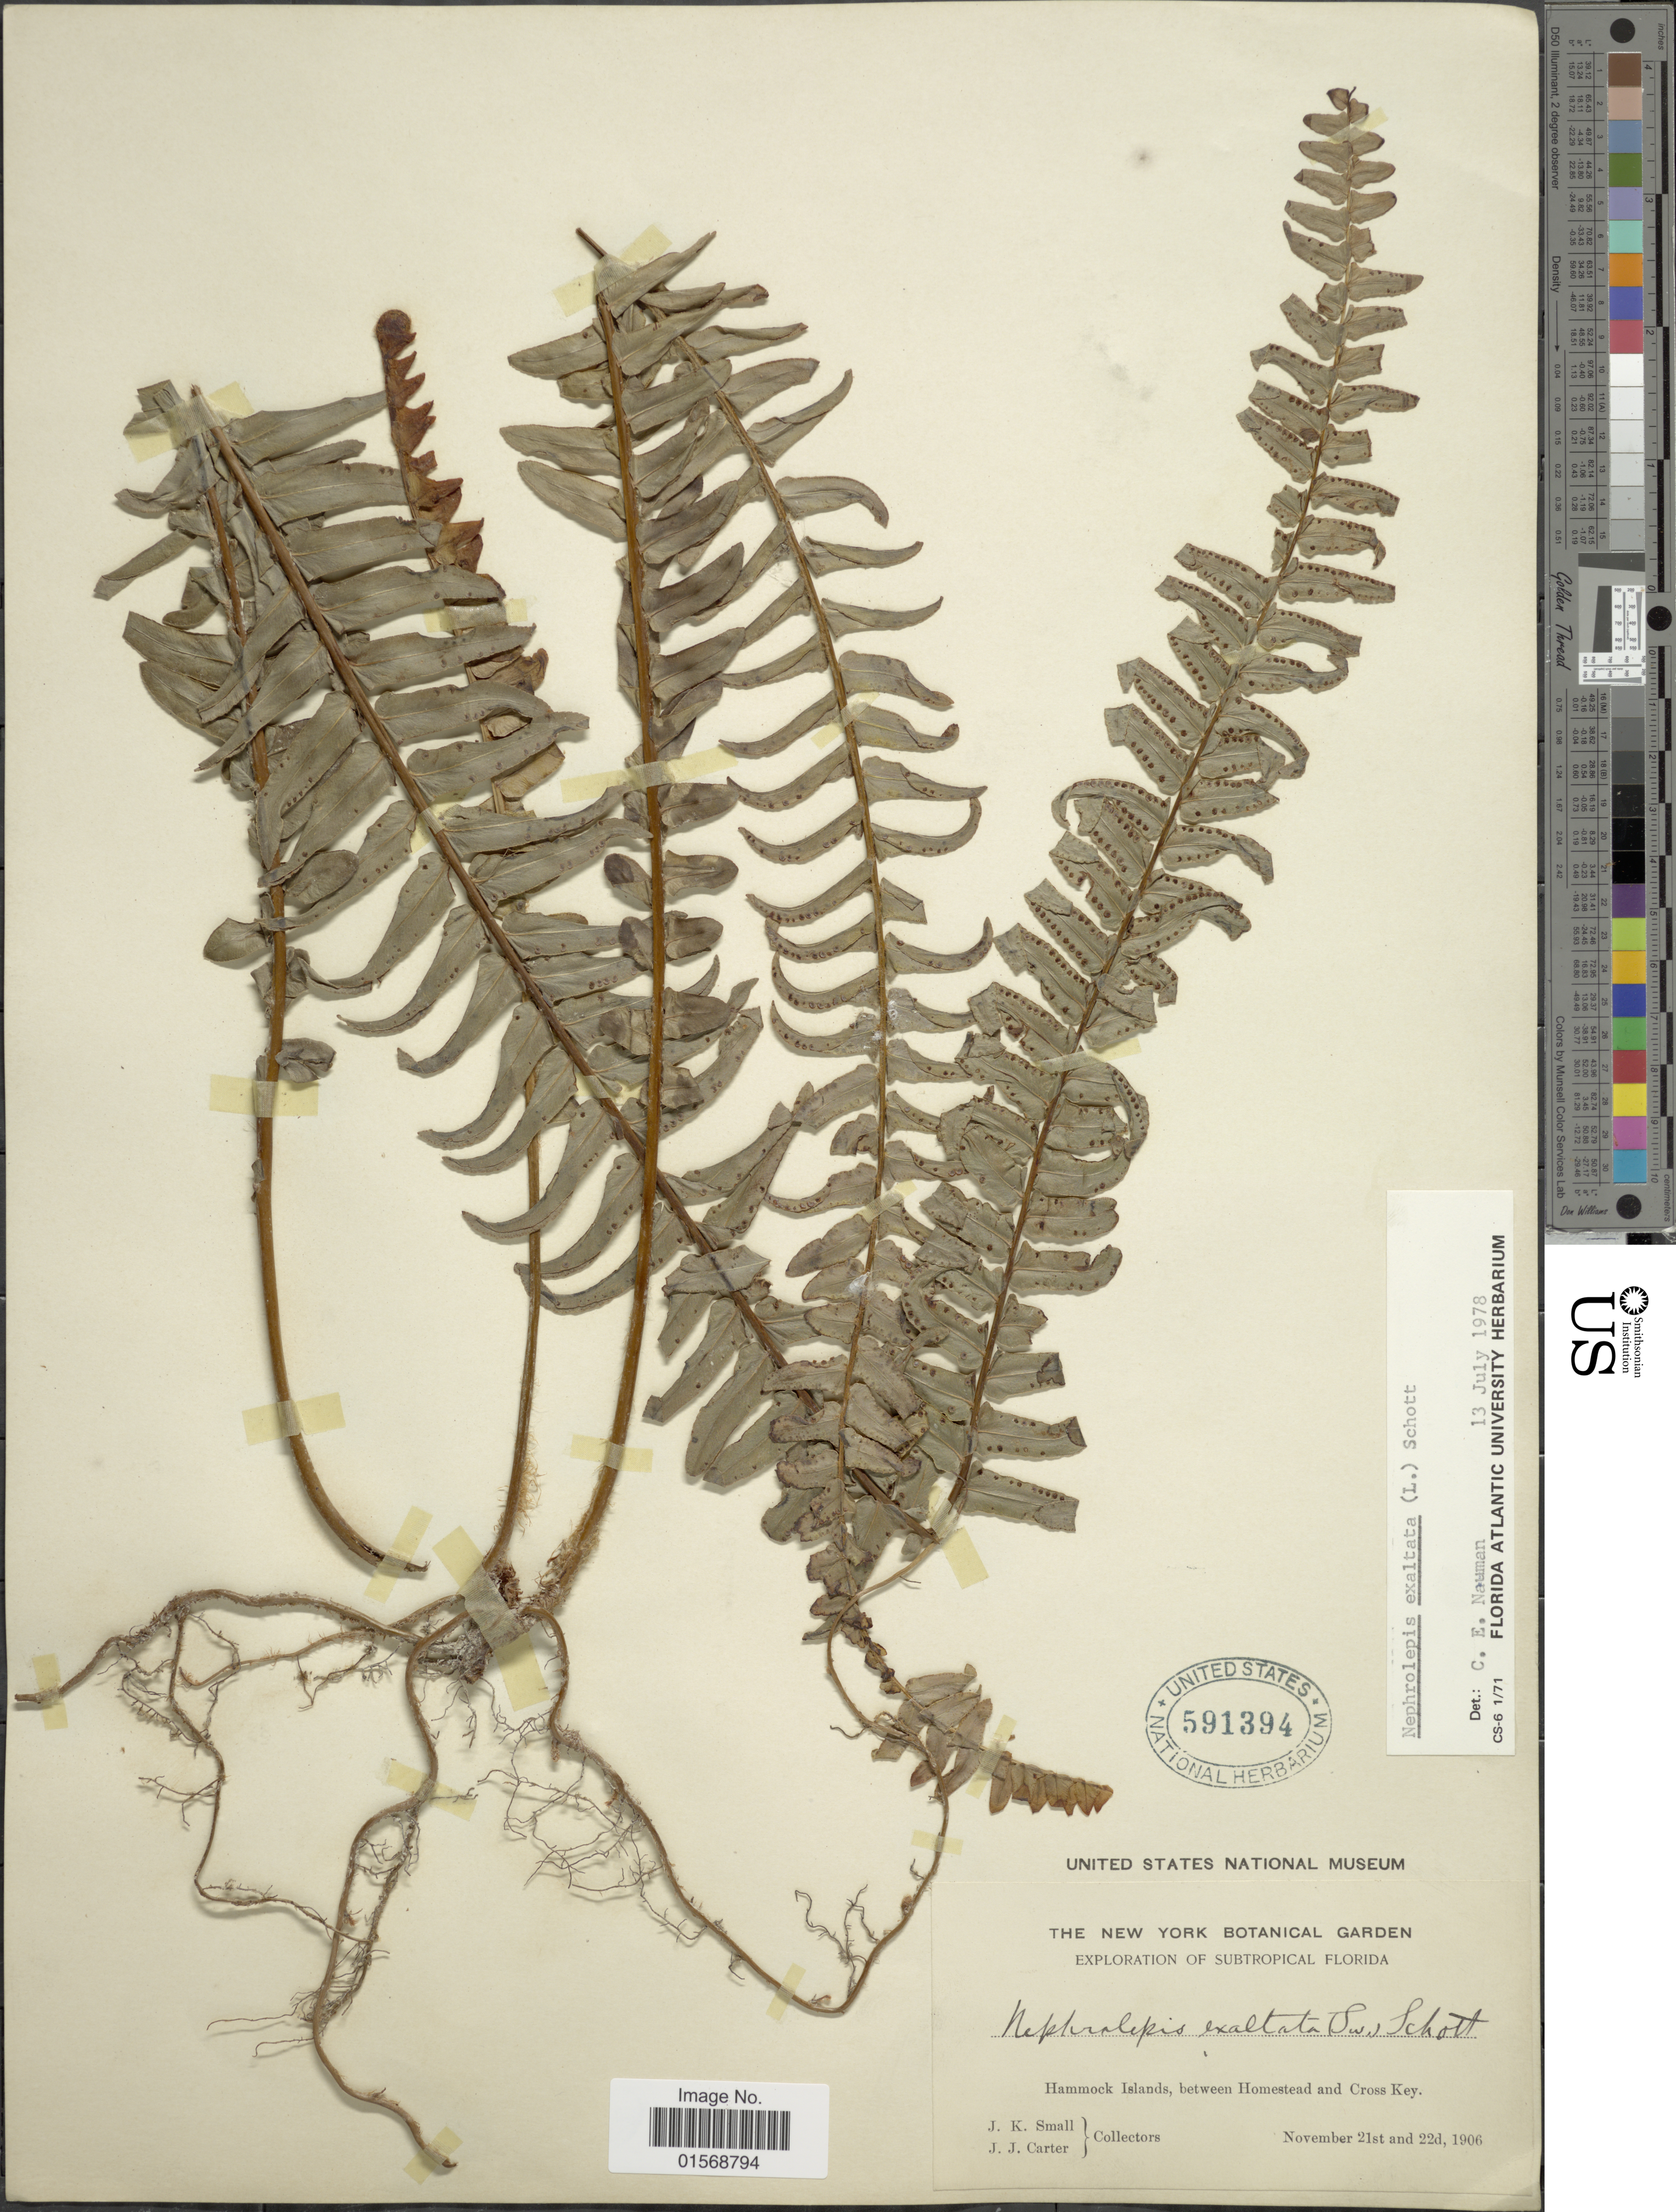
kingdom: Plantae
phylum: Tracheophyta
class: Polypodiopsida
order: Polypodiales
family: Nephrolepidaceae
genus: Nephrolepis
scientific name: Nephrolepis exaltata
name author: (L.) Schott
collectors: J. K. Small & J. Carter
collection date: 1906-11-21/1906-11-22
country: United States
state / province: Florida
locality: Subtropical Florida, Hammock Islands, between Homestead and Cross Key.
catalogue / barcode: US 591394